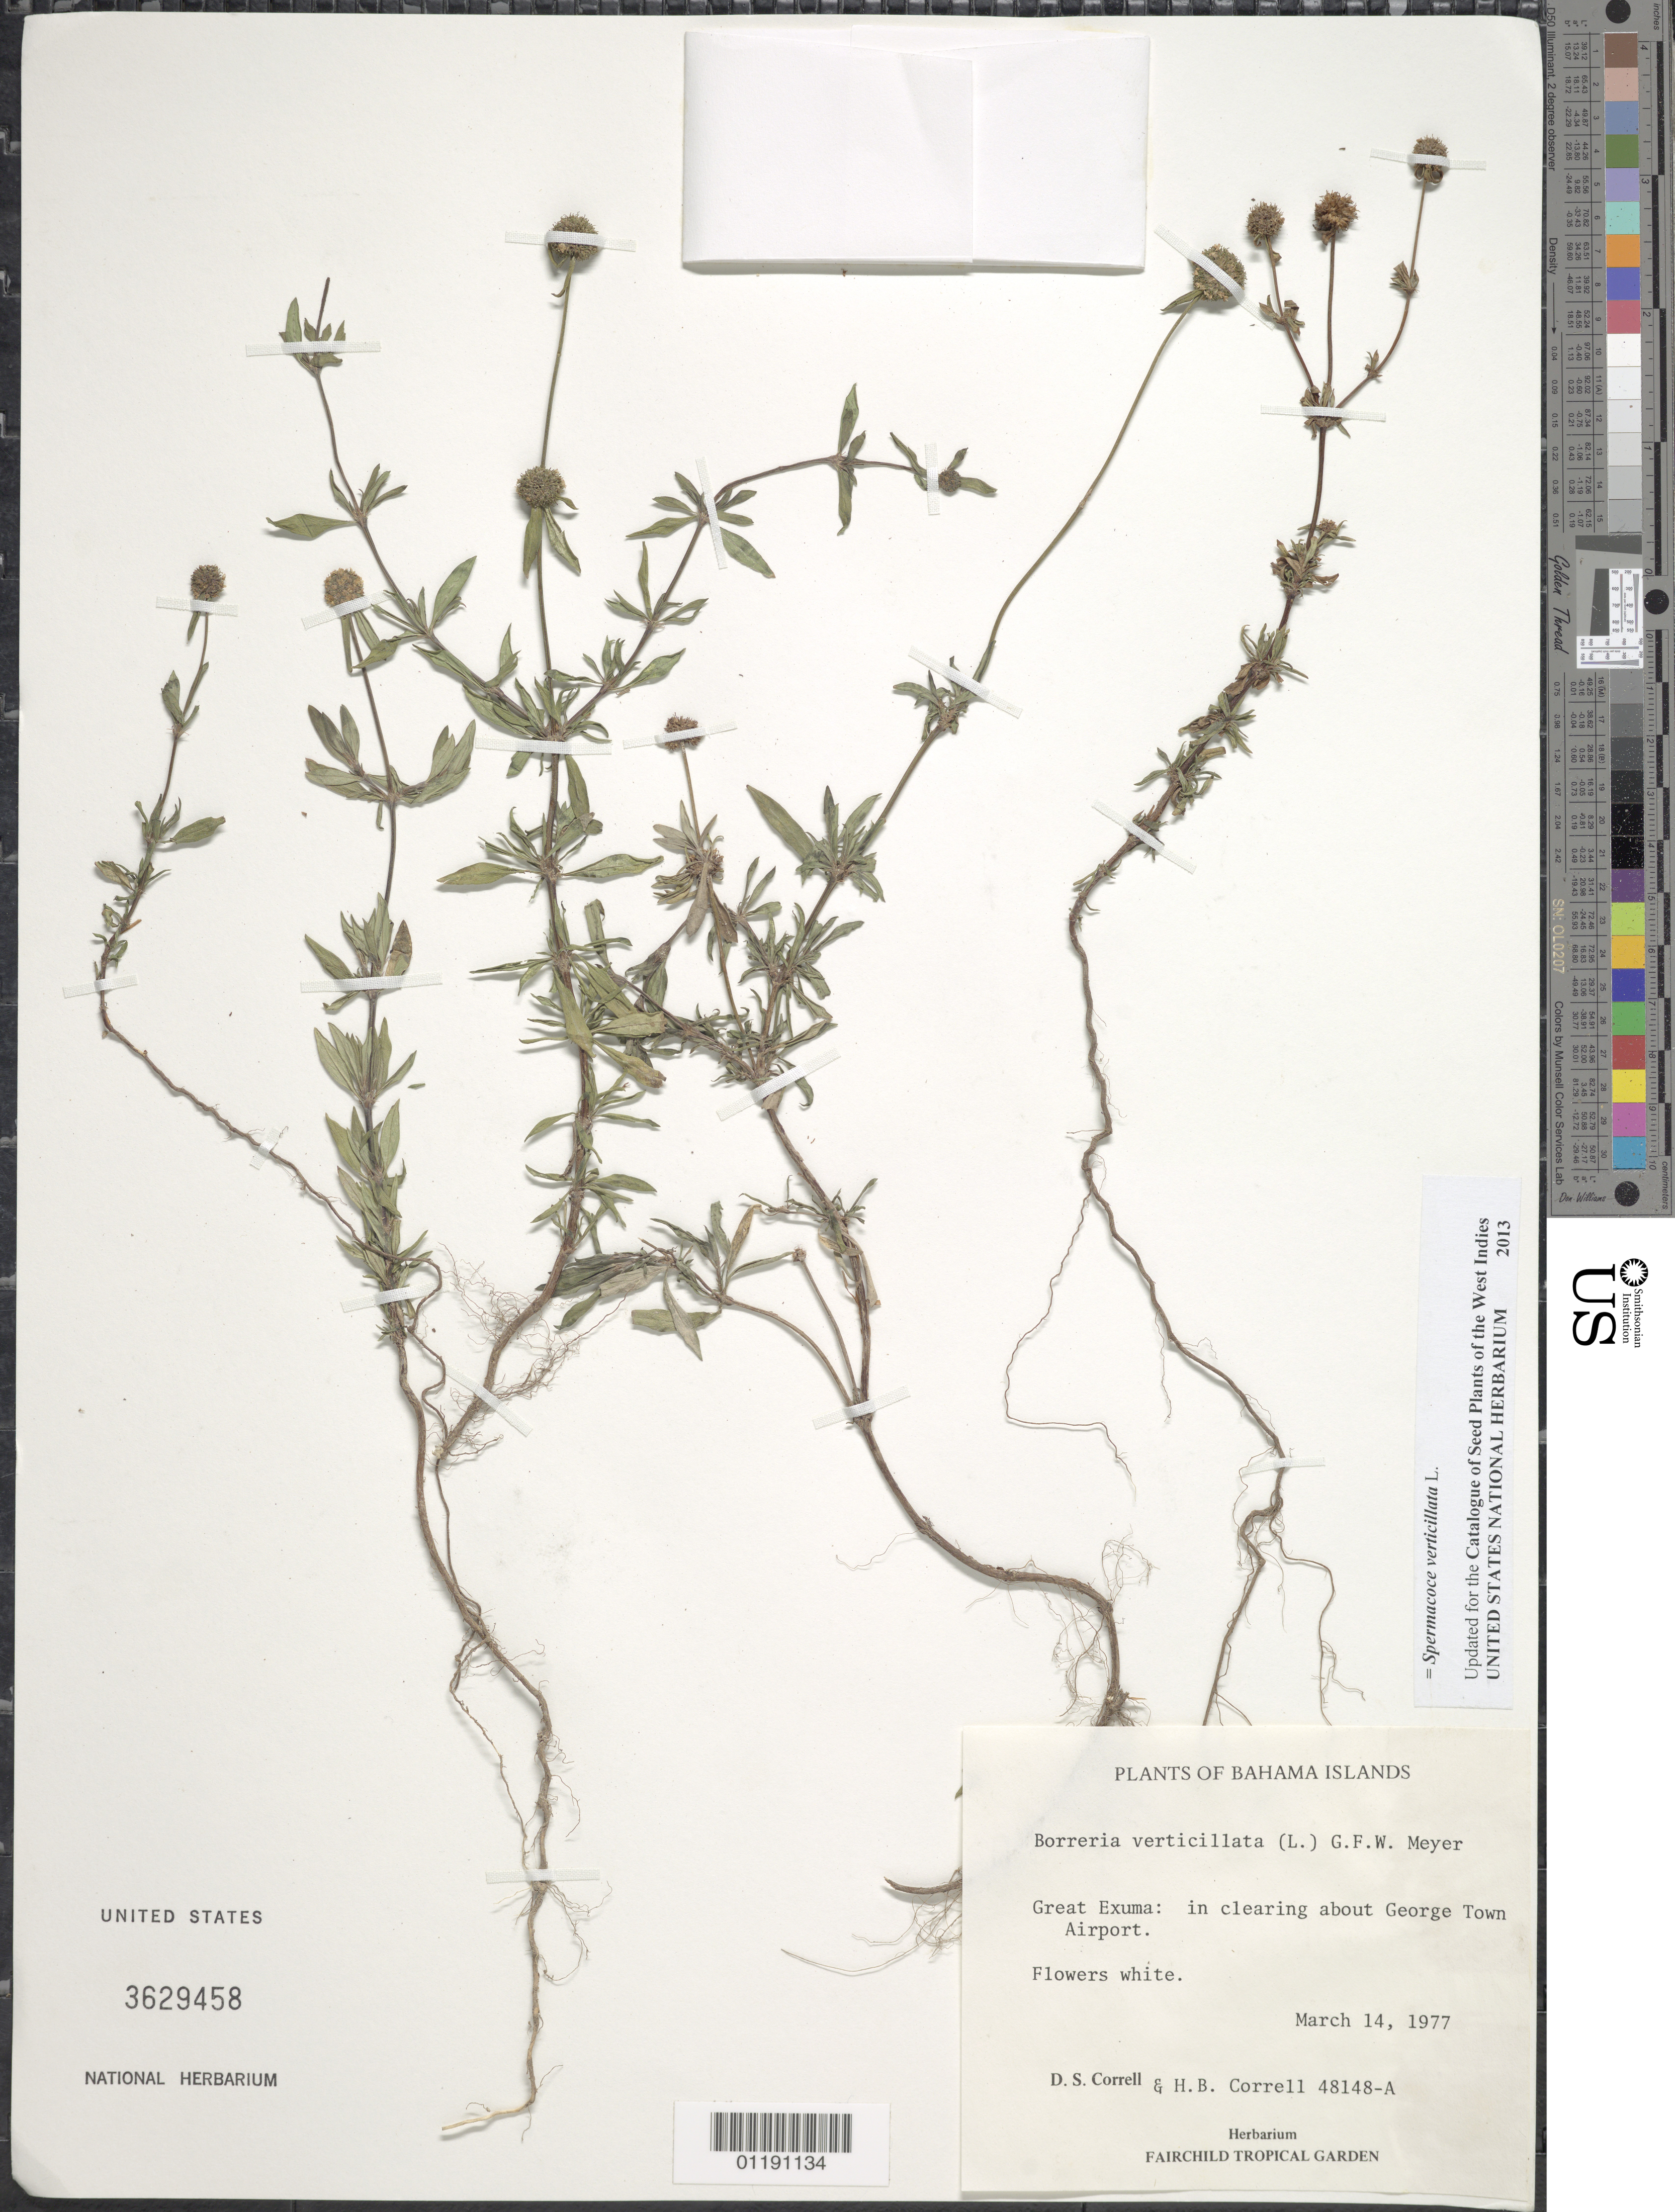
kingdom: Plantae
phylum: Tracheophyta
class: Magnoliopsida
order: Gentianales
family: Rubiaceae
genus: Spermacoce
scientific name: Spermacoce verticillata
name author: L.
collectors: D. S. Correll & H. Correll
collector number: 48148-A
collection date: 1977-03-14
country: Bahamas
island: Great Exuma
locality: In clearing about George Town Airport.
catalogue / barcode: US 3629458